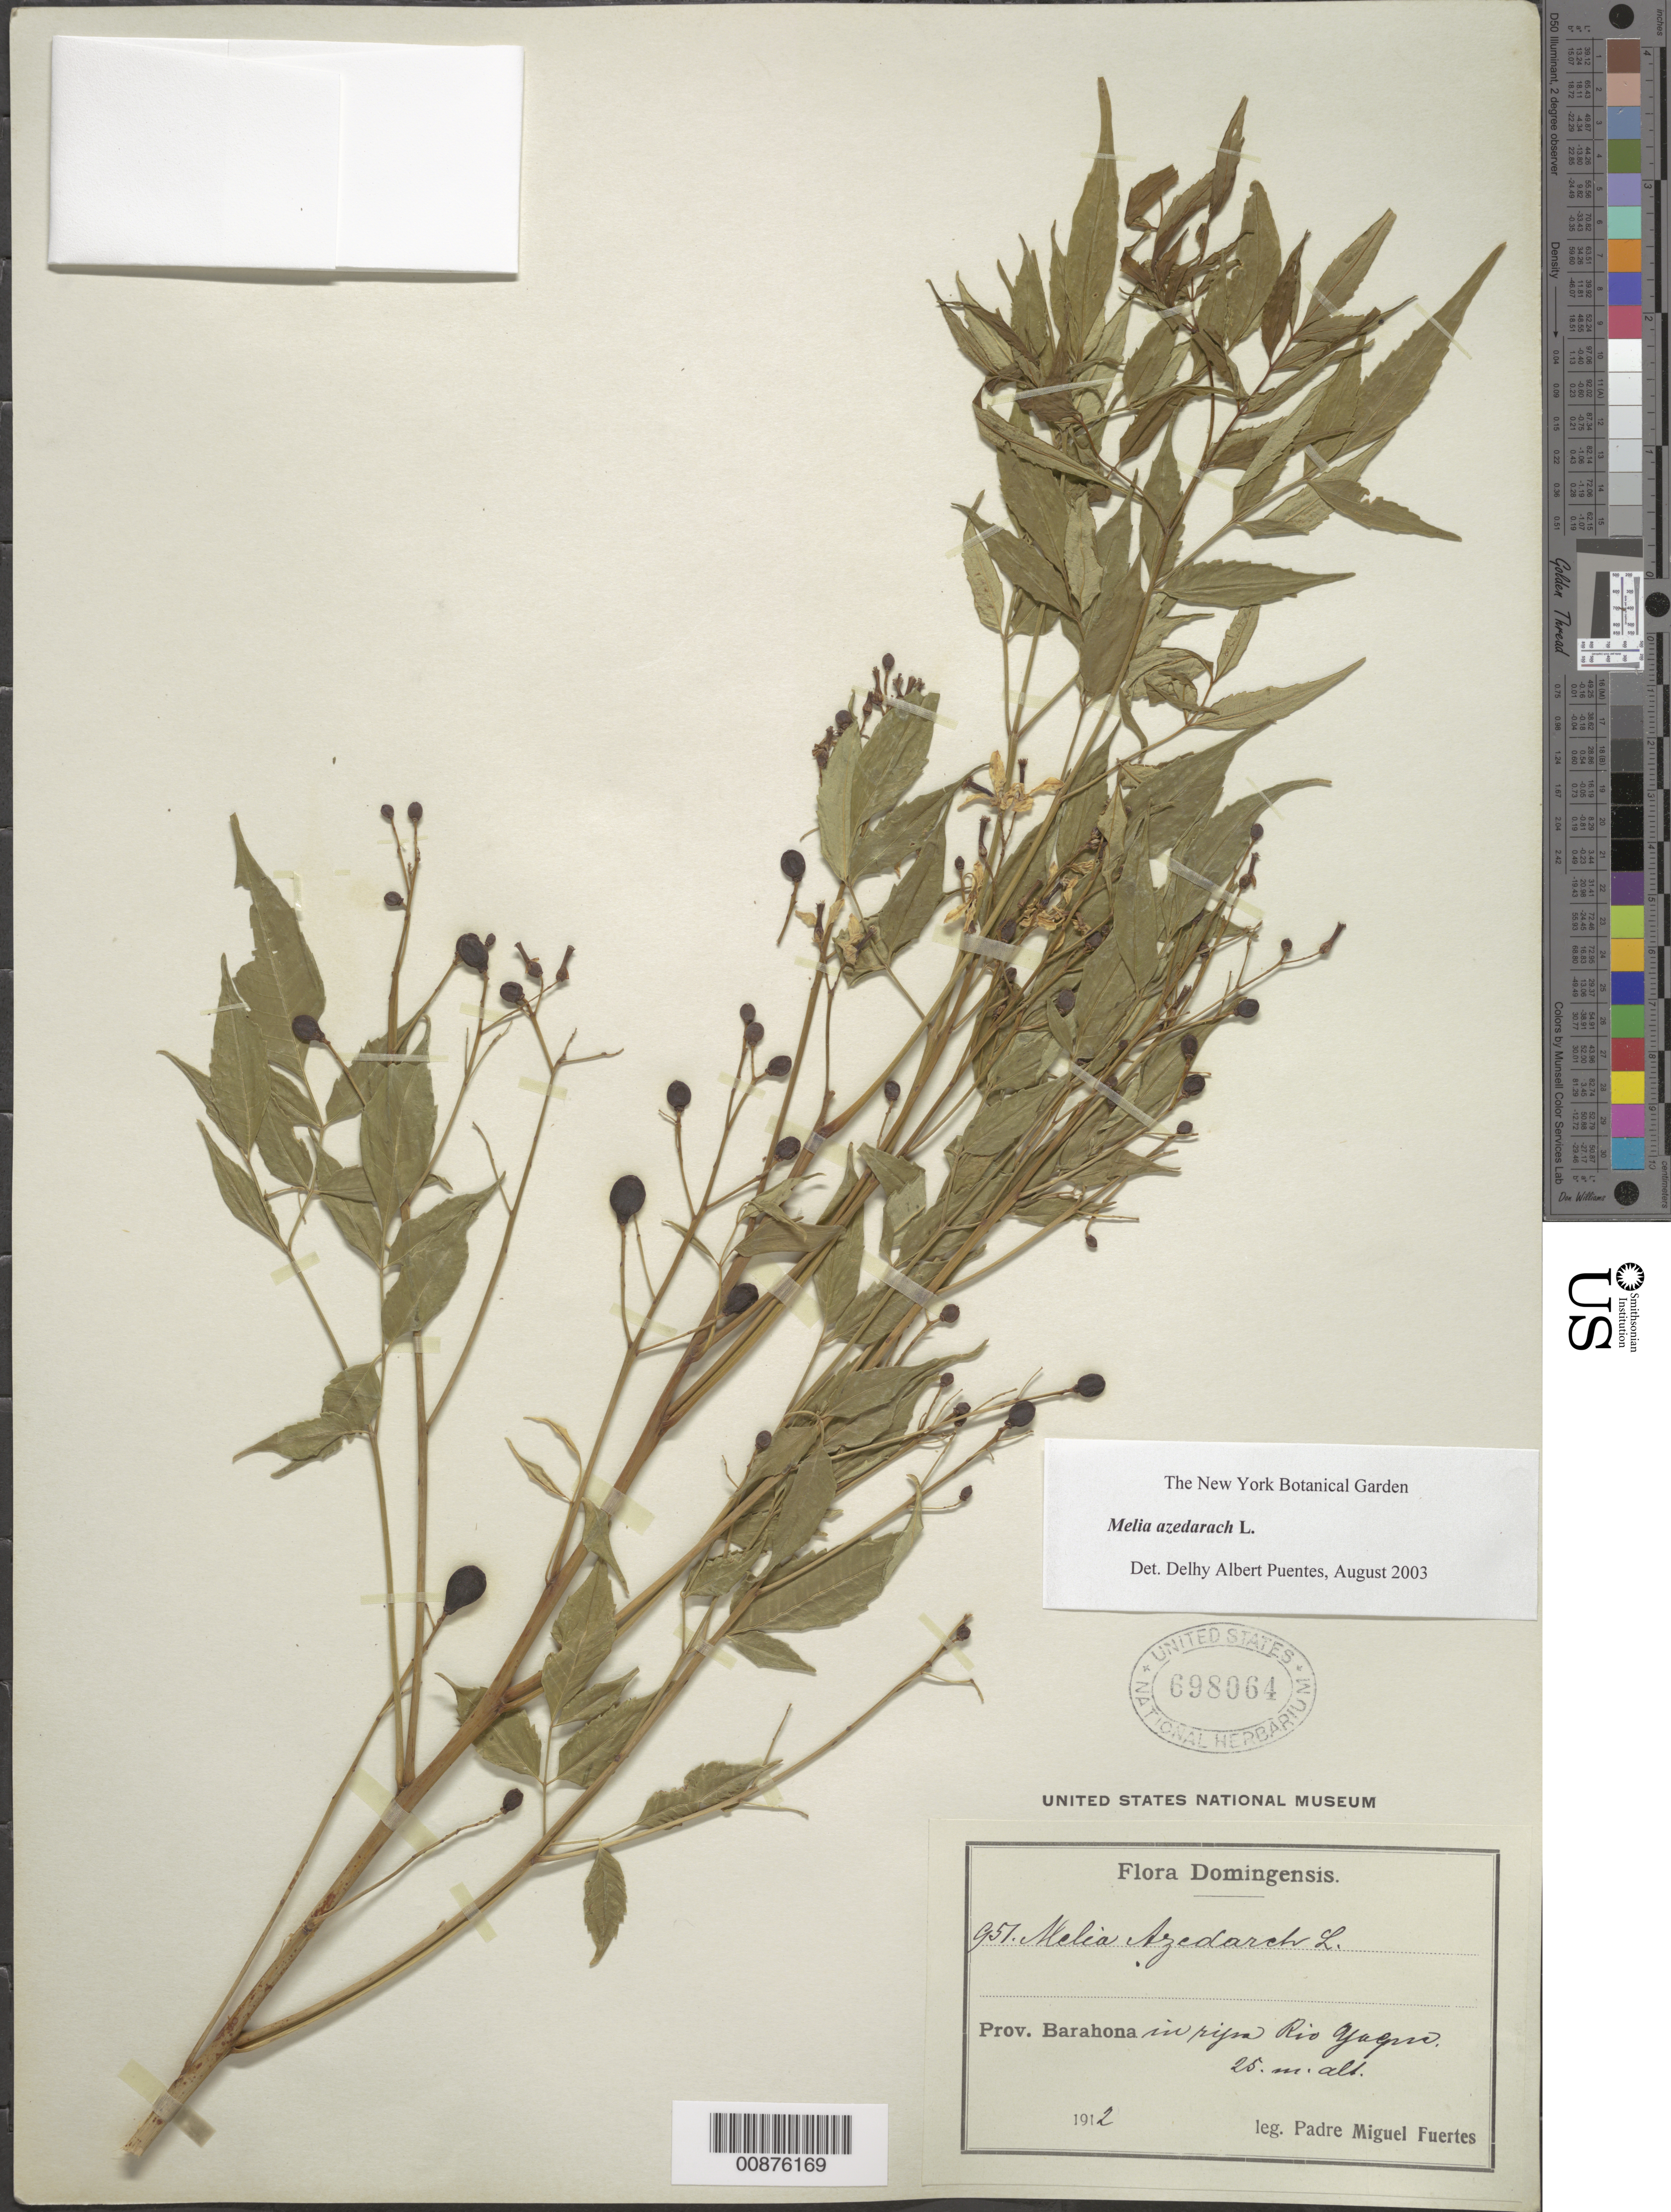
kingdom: Plantae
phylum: Tracheophyta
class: Magnoliopsida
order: Sapindales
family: Meliaceae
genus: Melia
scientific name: Melia azedarach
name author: L.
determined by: Puentes, D. A.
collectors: M. D. Fuertes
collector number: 951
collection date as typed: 1912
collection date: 1912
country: Dominican Republic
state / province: Barahona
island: Hispaniola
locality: Rio Yaque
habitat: In "ripa"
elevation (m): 25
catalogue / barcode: US 698064